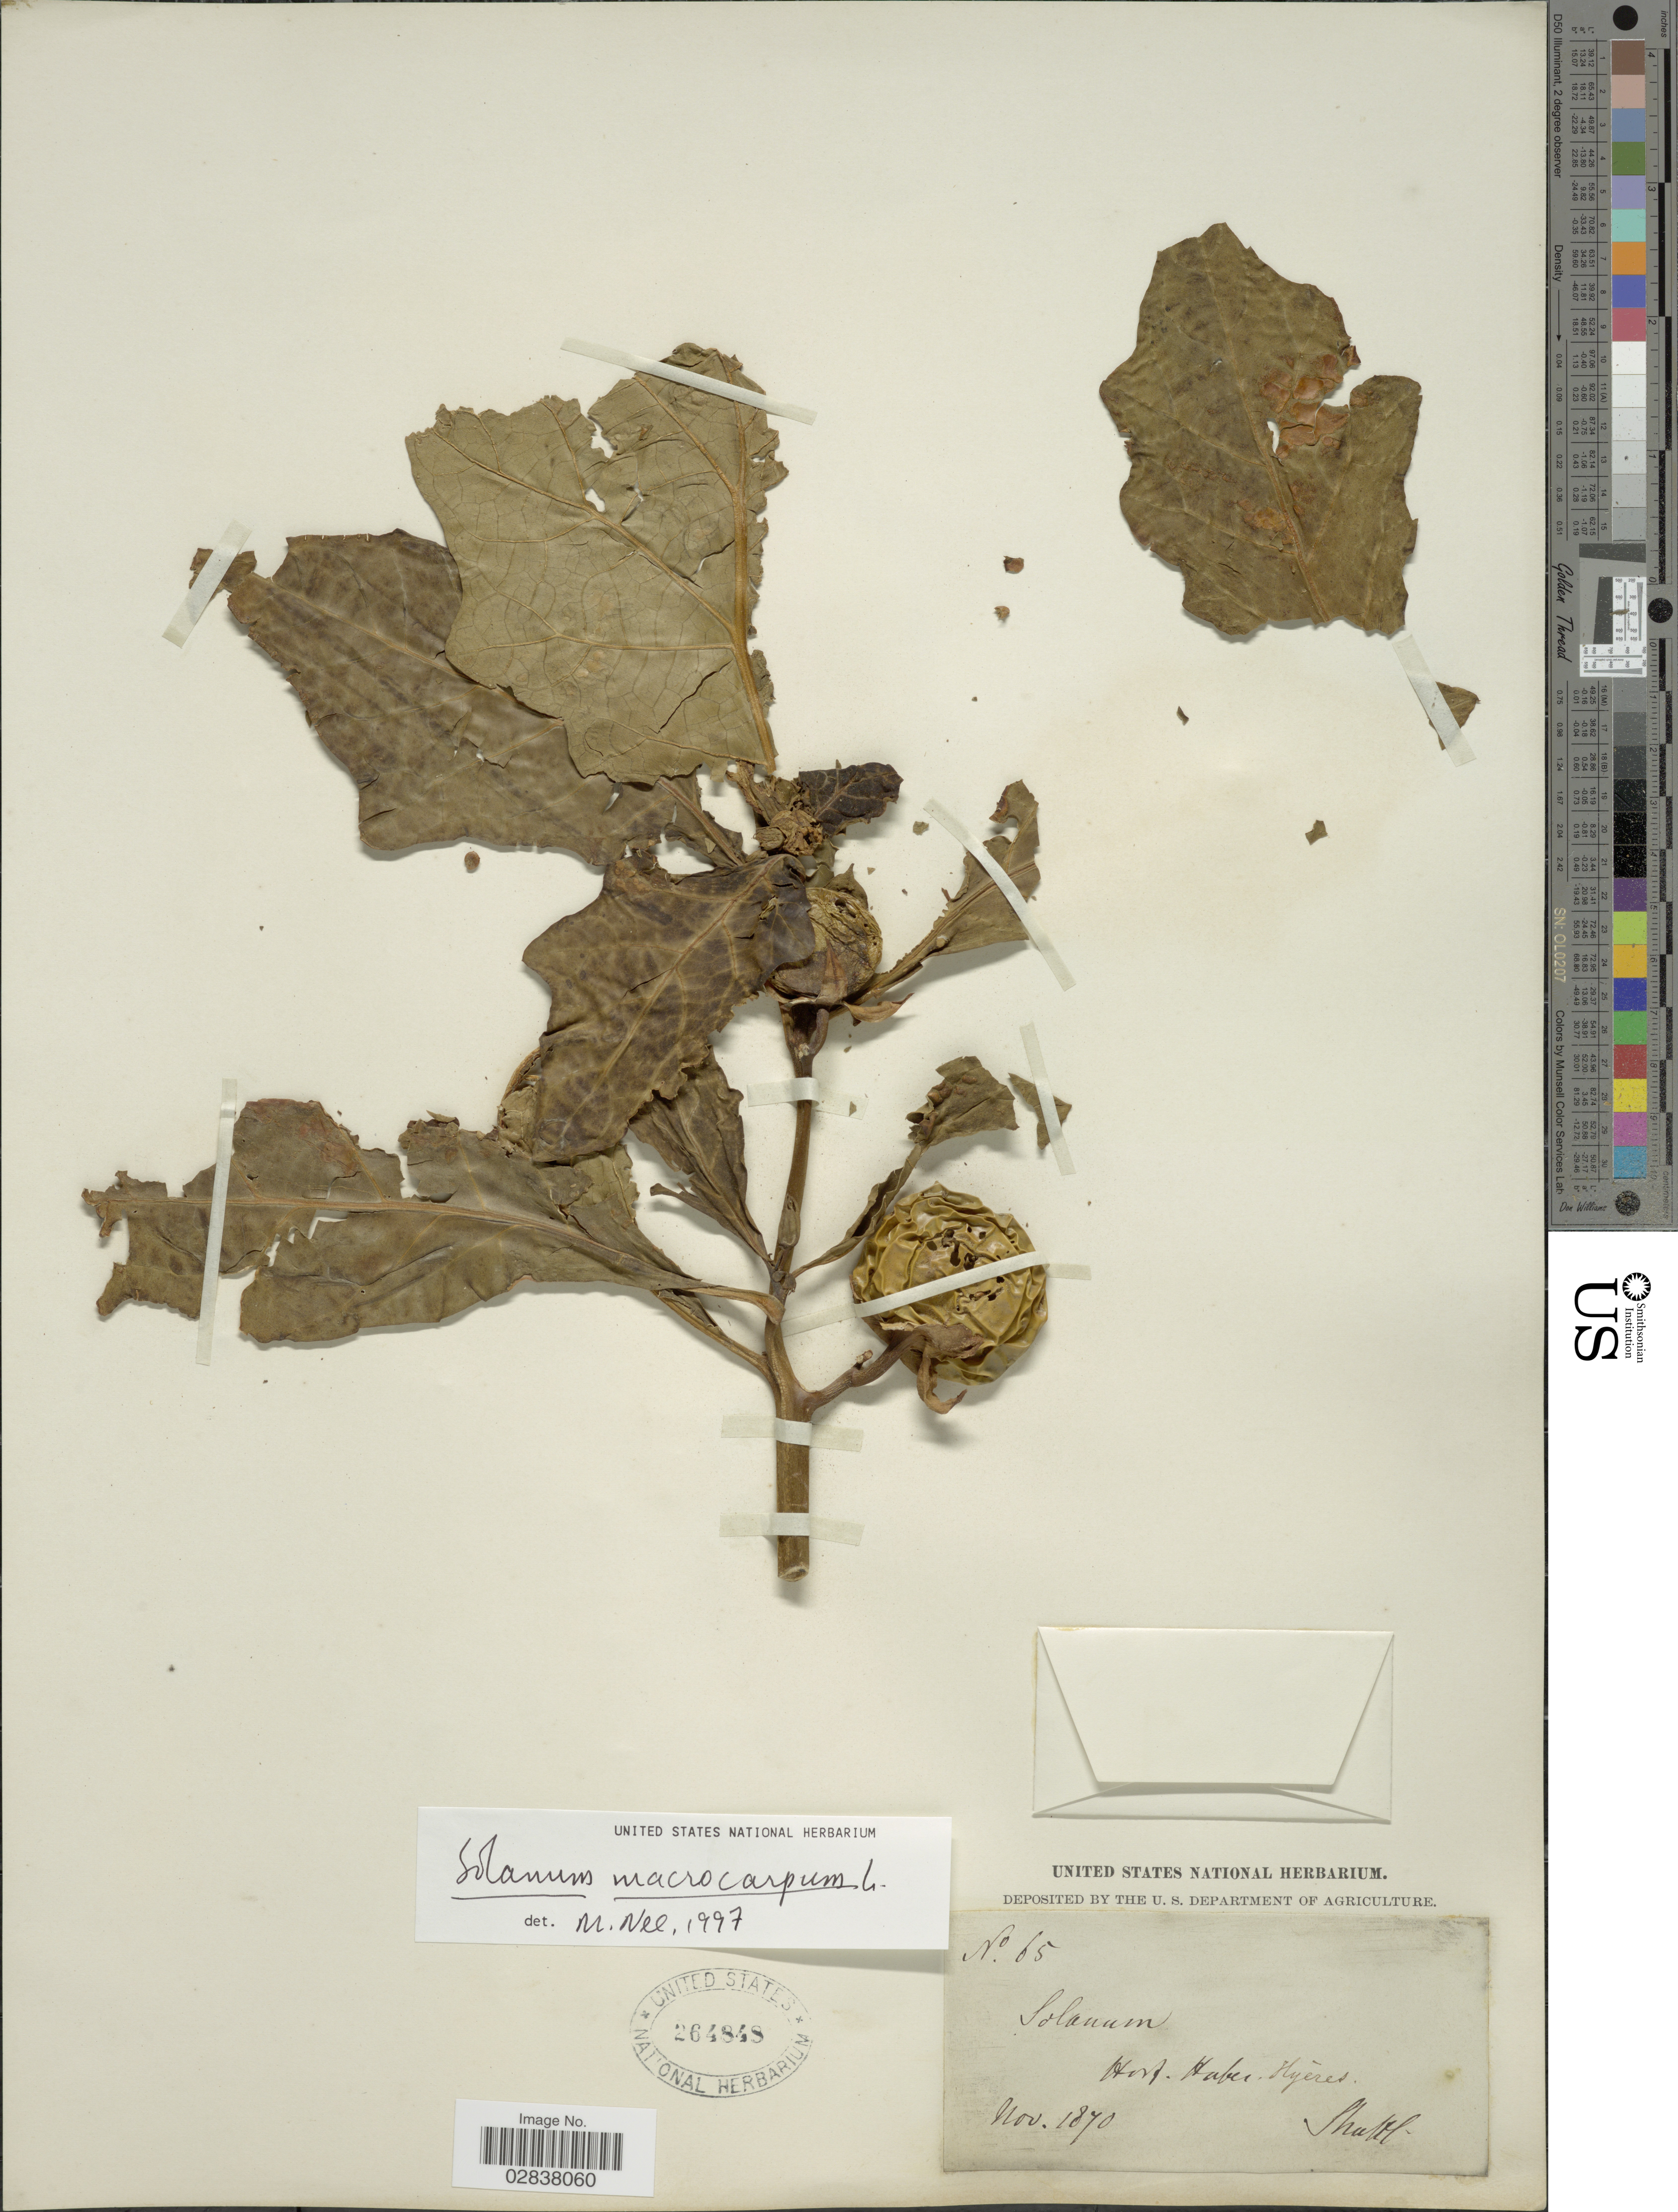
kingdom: Plantae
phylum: Tracheophyta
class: Magnoliopsida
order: Solanales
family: Solanaceae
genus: Solanum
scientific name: Solanum macrocarpon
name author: L.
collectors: Shafer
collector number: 65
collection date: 1870-11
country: France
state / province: Provence-Alpes-Côte d'Azur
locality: Hort. Haber. Hyères.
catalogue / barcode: US 264848